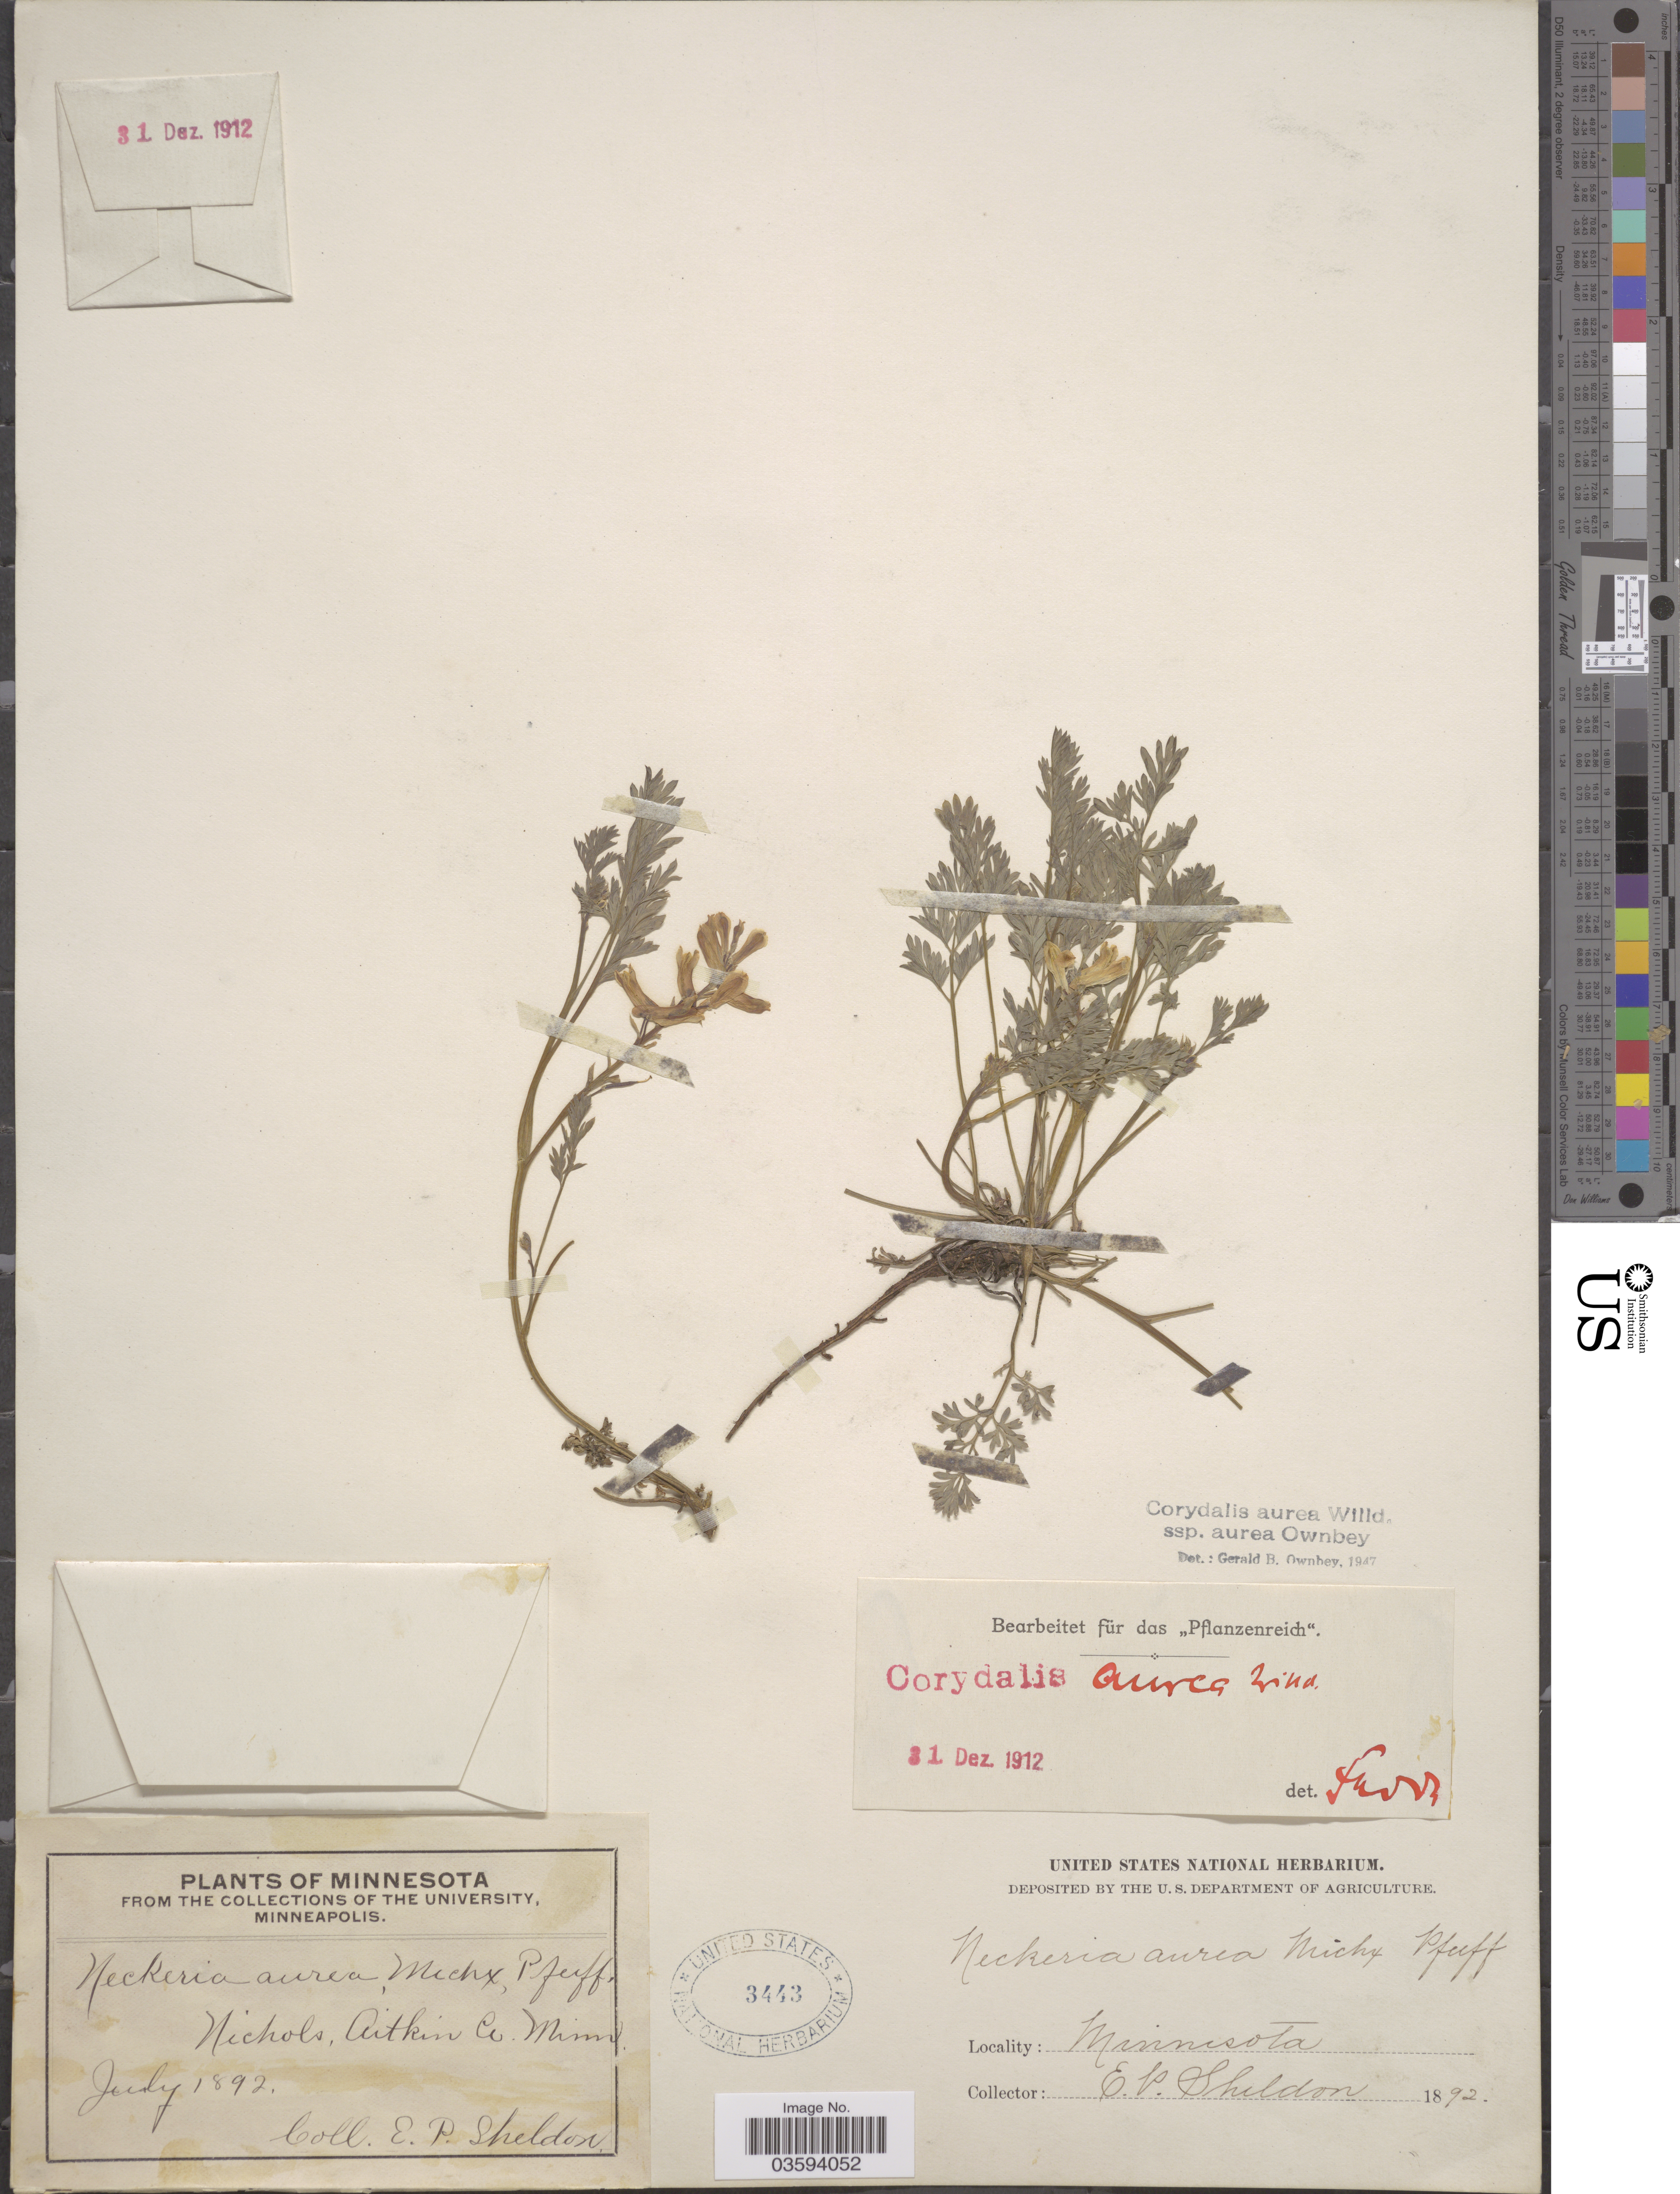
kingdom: Plantae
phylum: Tracheophyta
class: Magnoliopsida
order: Ranunculales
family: Papaveraceae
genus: Corydalis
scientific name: Corydalis aurea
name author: Willd.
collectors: E. P. Sheldon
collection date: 1892-07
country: United States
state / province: Minnesota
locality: Nichols, Aitkin Co.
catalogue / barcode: US 3443